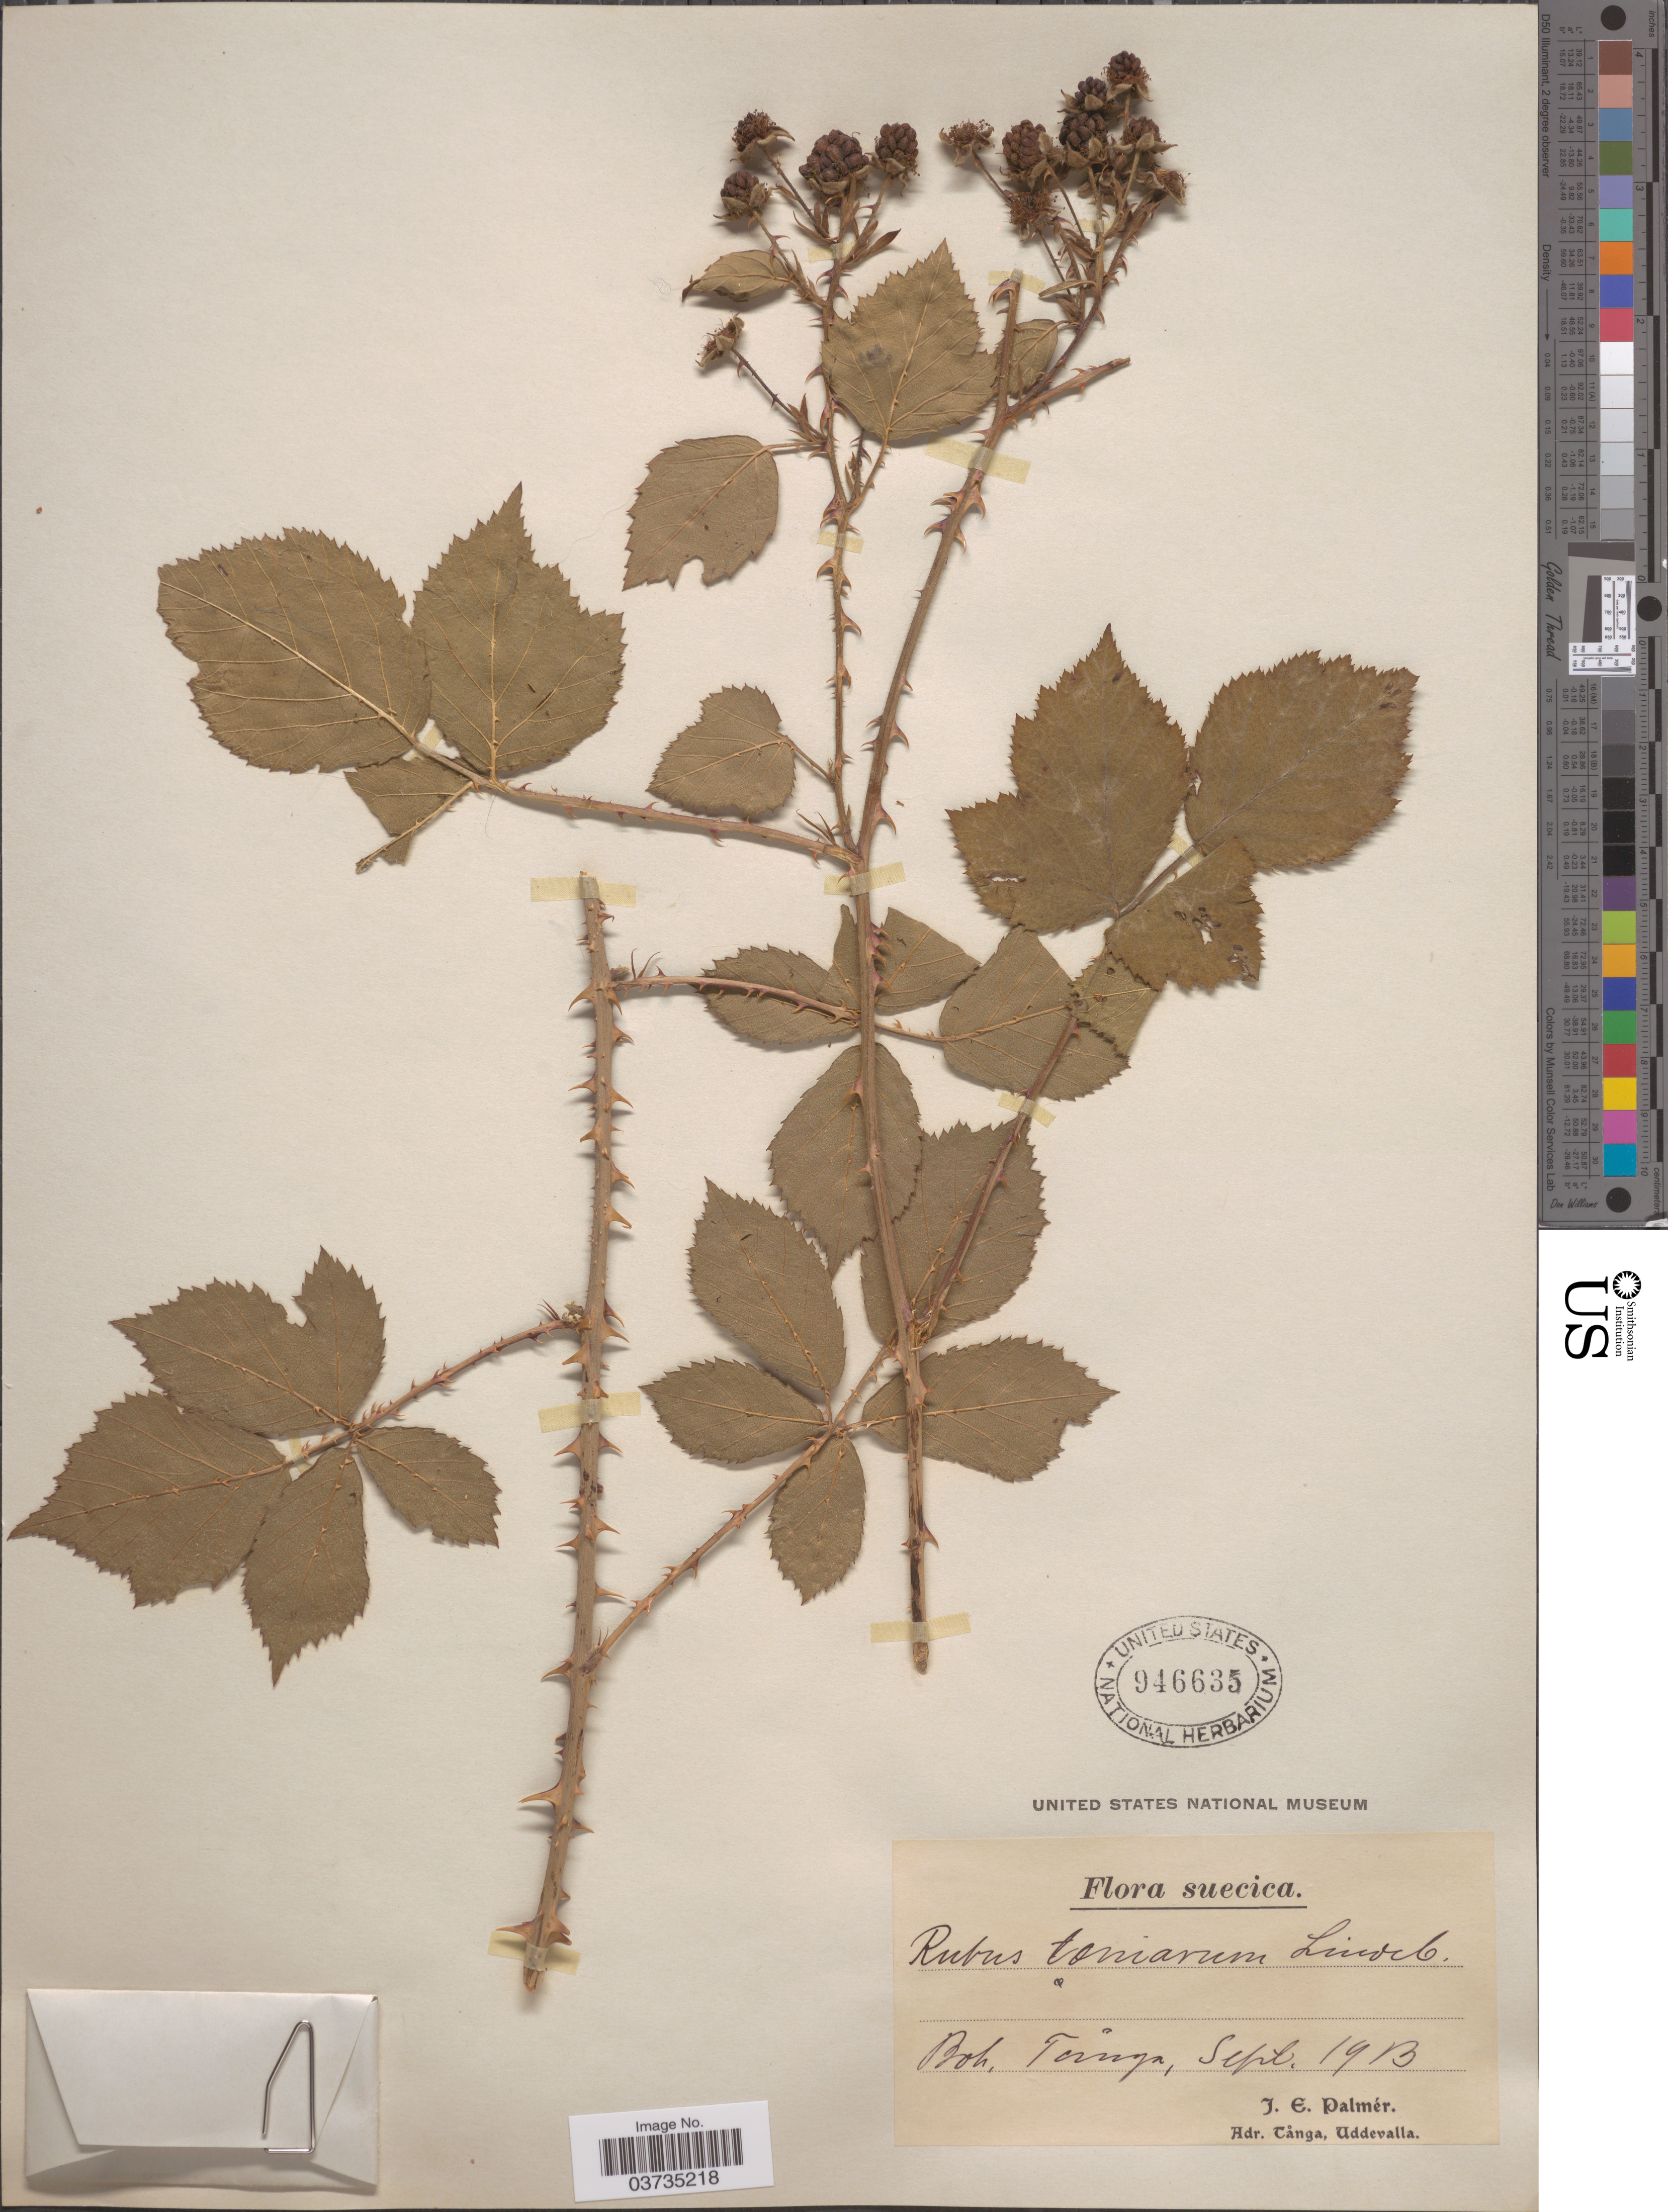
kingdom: Plantae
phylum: Tracheophyta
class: Magnoliopsida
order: Rosales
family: Rosaceae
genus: Rubus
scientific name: Rubus taeniarum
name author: Lindeb.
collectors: J. E. Palmér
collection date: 1913-09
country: Sweden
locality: Suecica. Boh, Tånga.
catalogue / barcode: US 946635